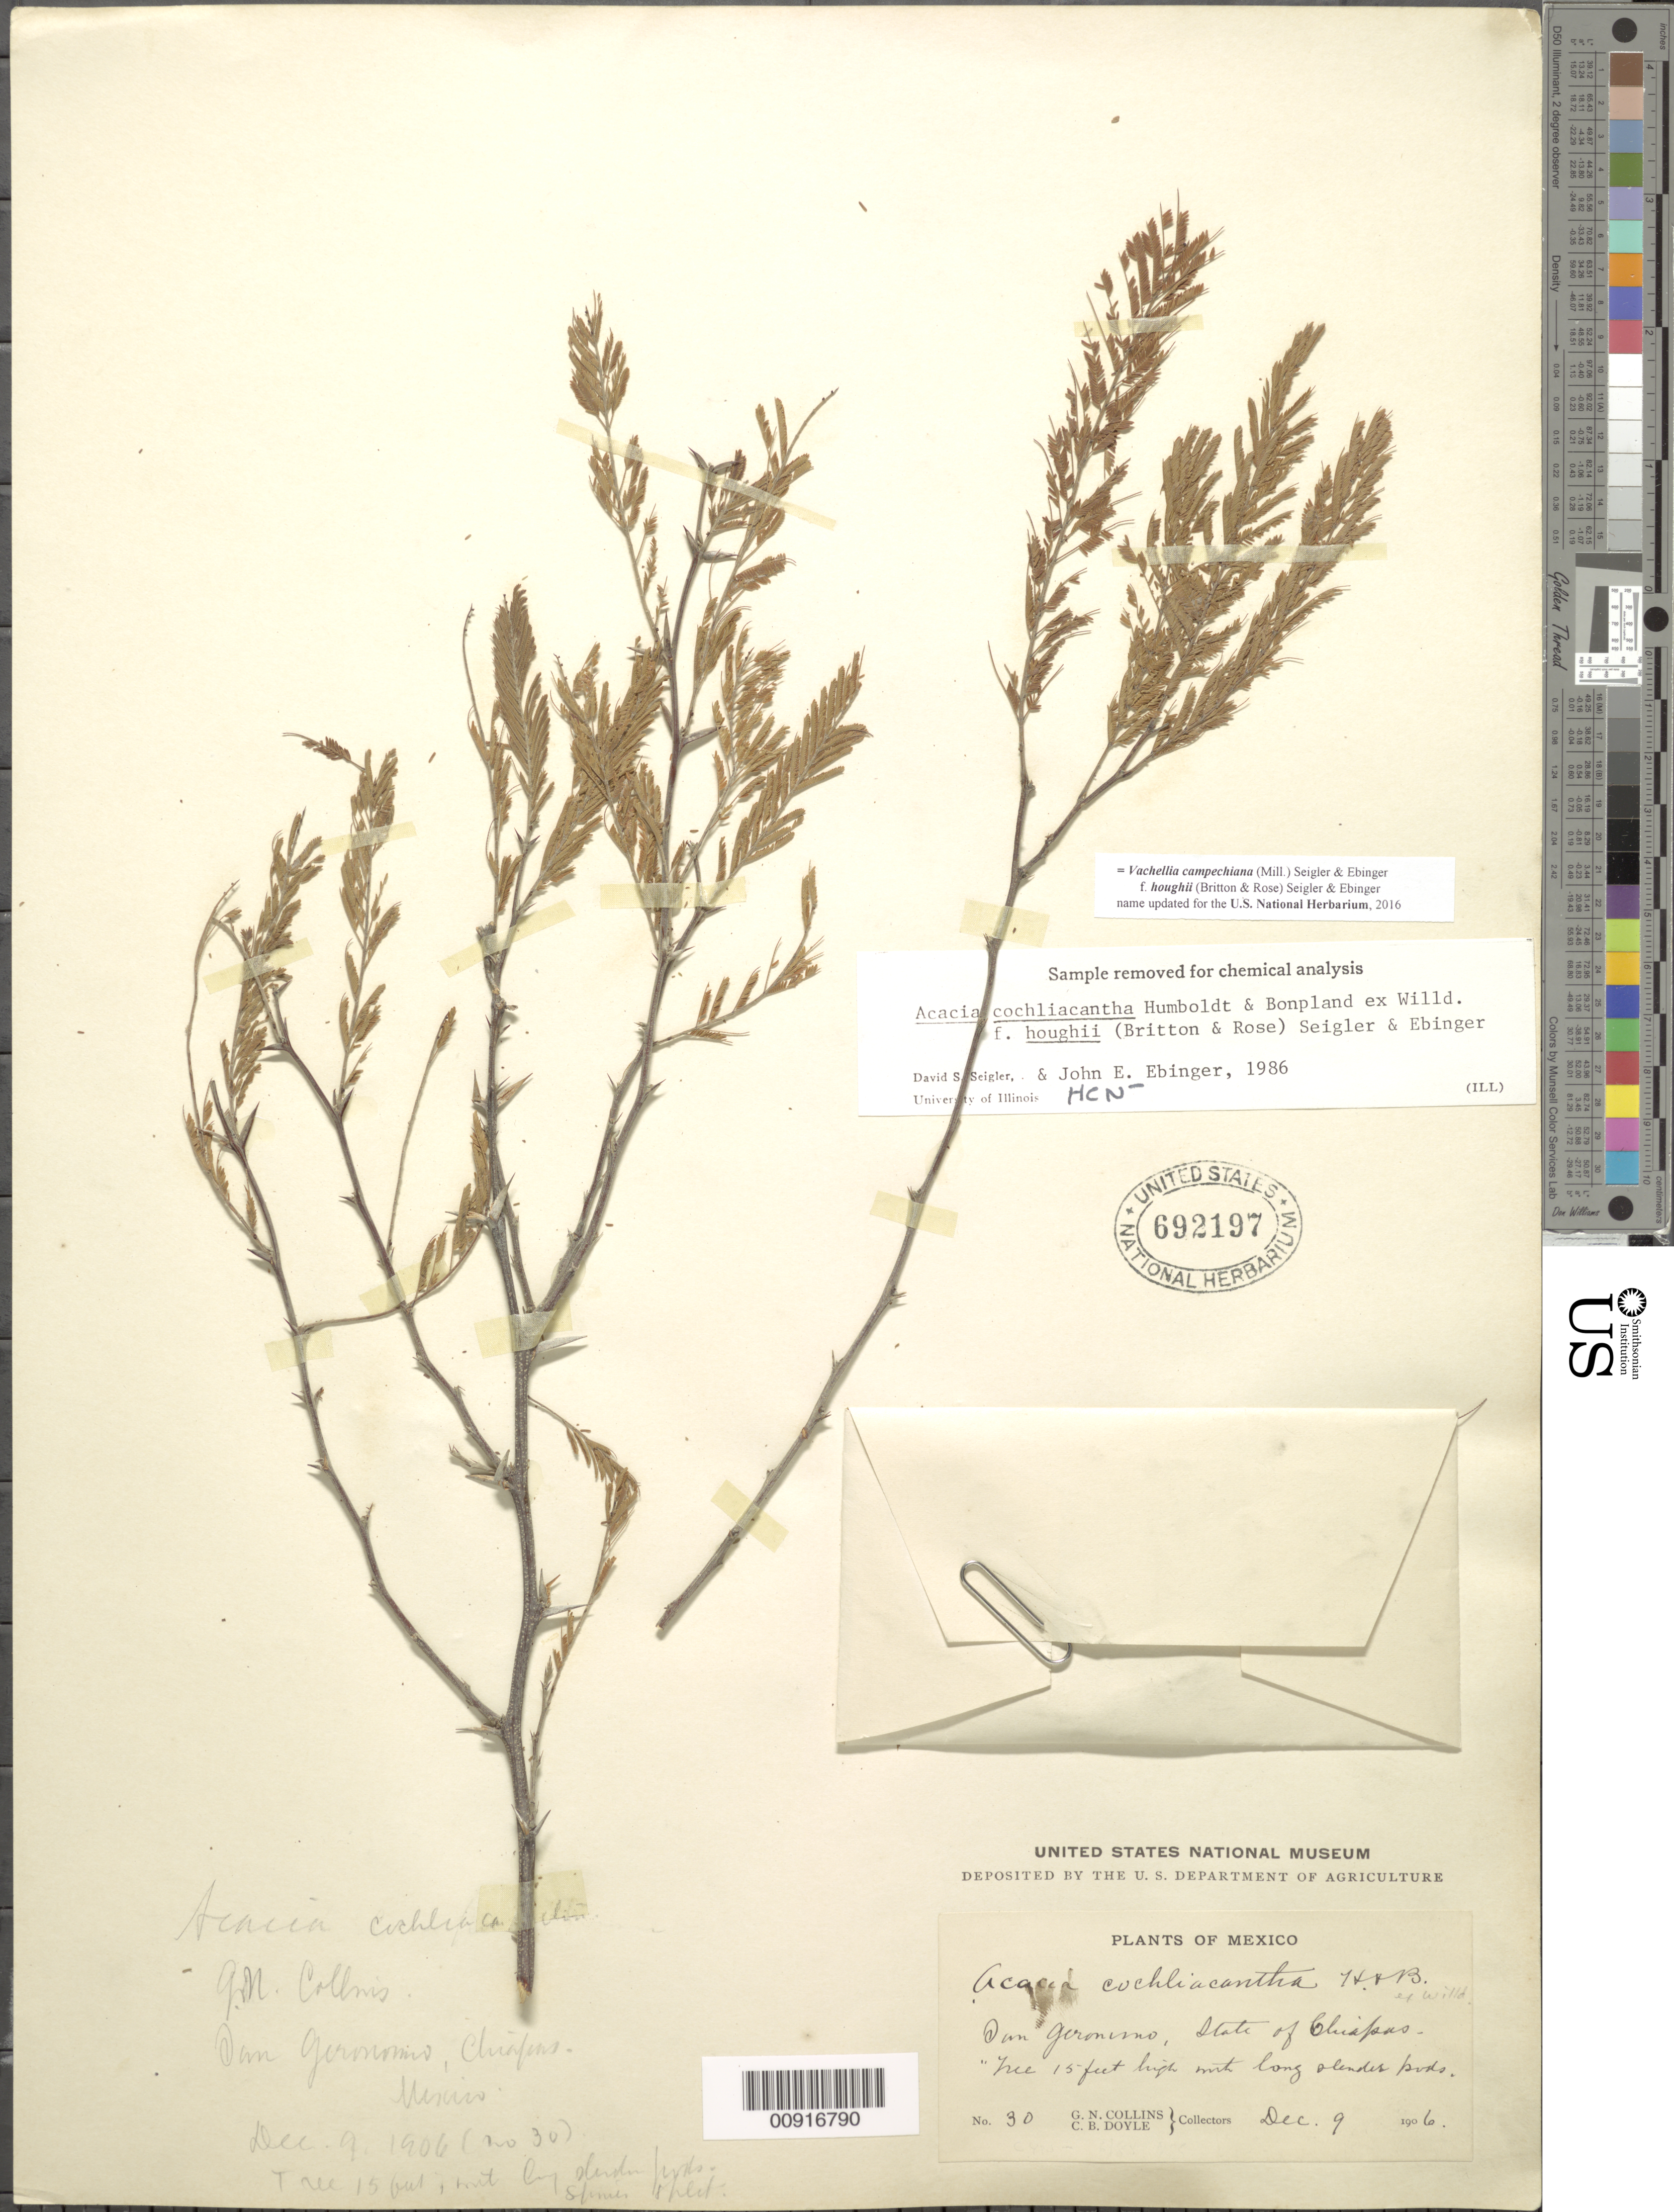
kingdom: Plantae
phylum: Tracheophyta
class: Magnoliopsida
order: Fabales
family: Fabaceae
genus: Vachellia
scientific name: Vachellia chiapensis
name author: (Saff.) Seigler & Ebinger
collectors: G. N. Collins & C. Doyle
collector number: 30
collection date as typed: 09 Dec 1906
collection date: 1906-12-09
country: Mexico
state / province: Chiapas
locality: San Geronimo, State of Chiapas.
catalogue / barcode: US 692197